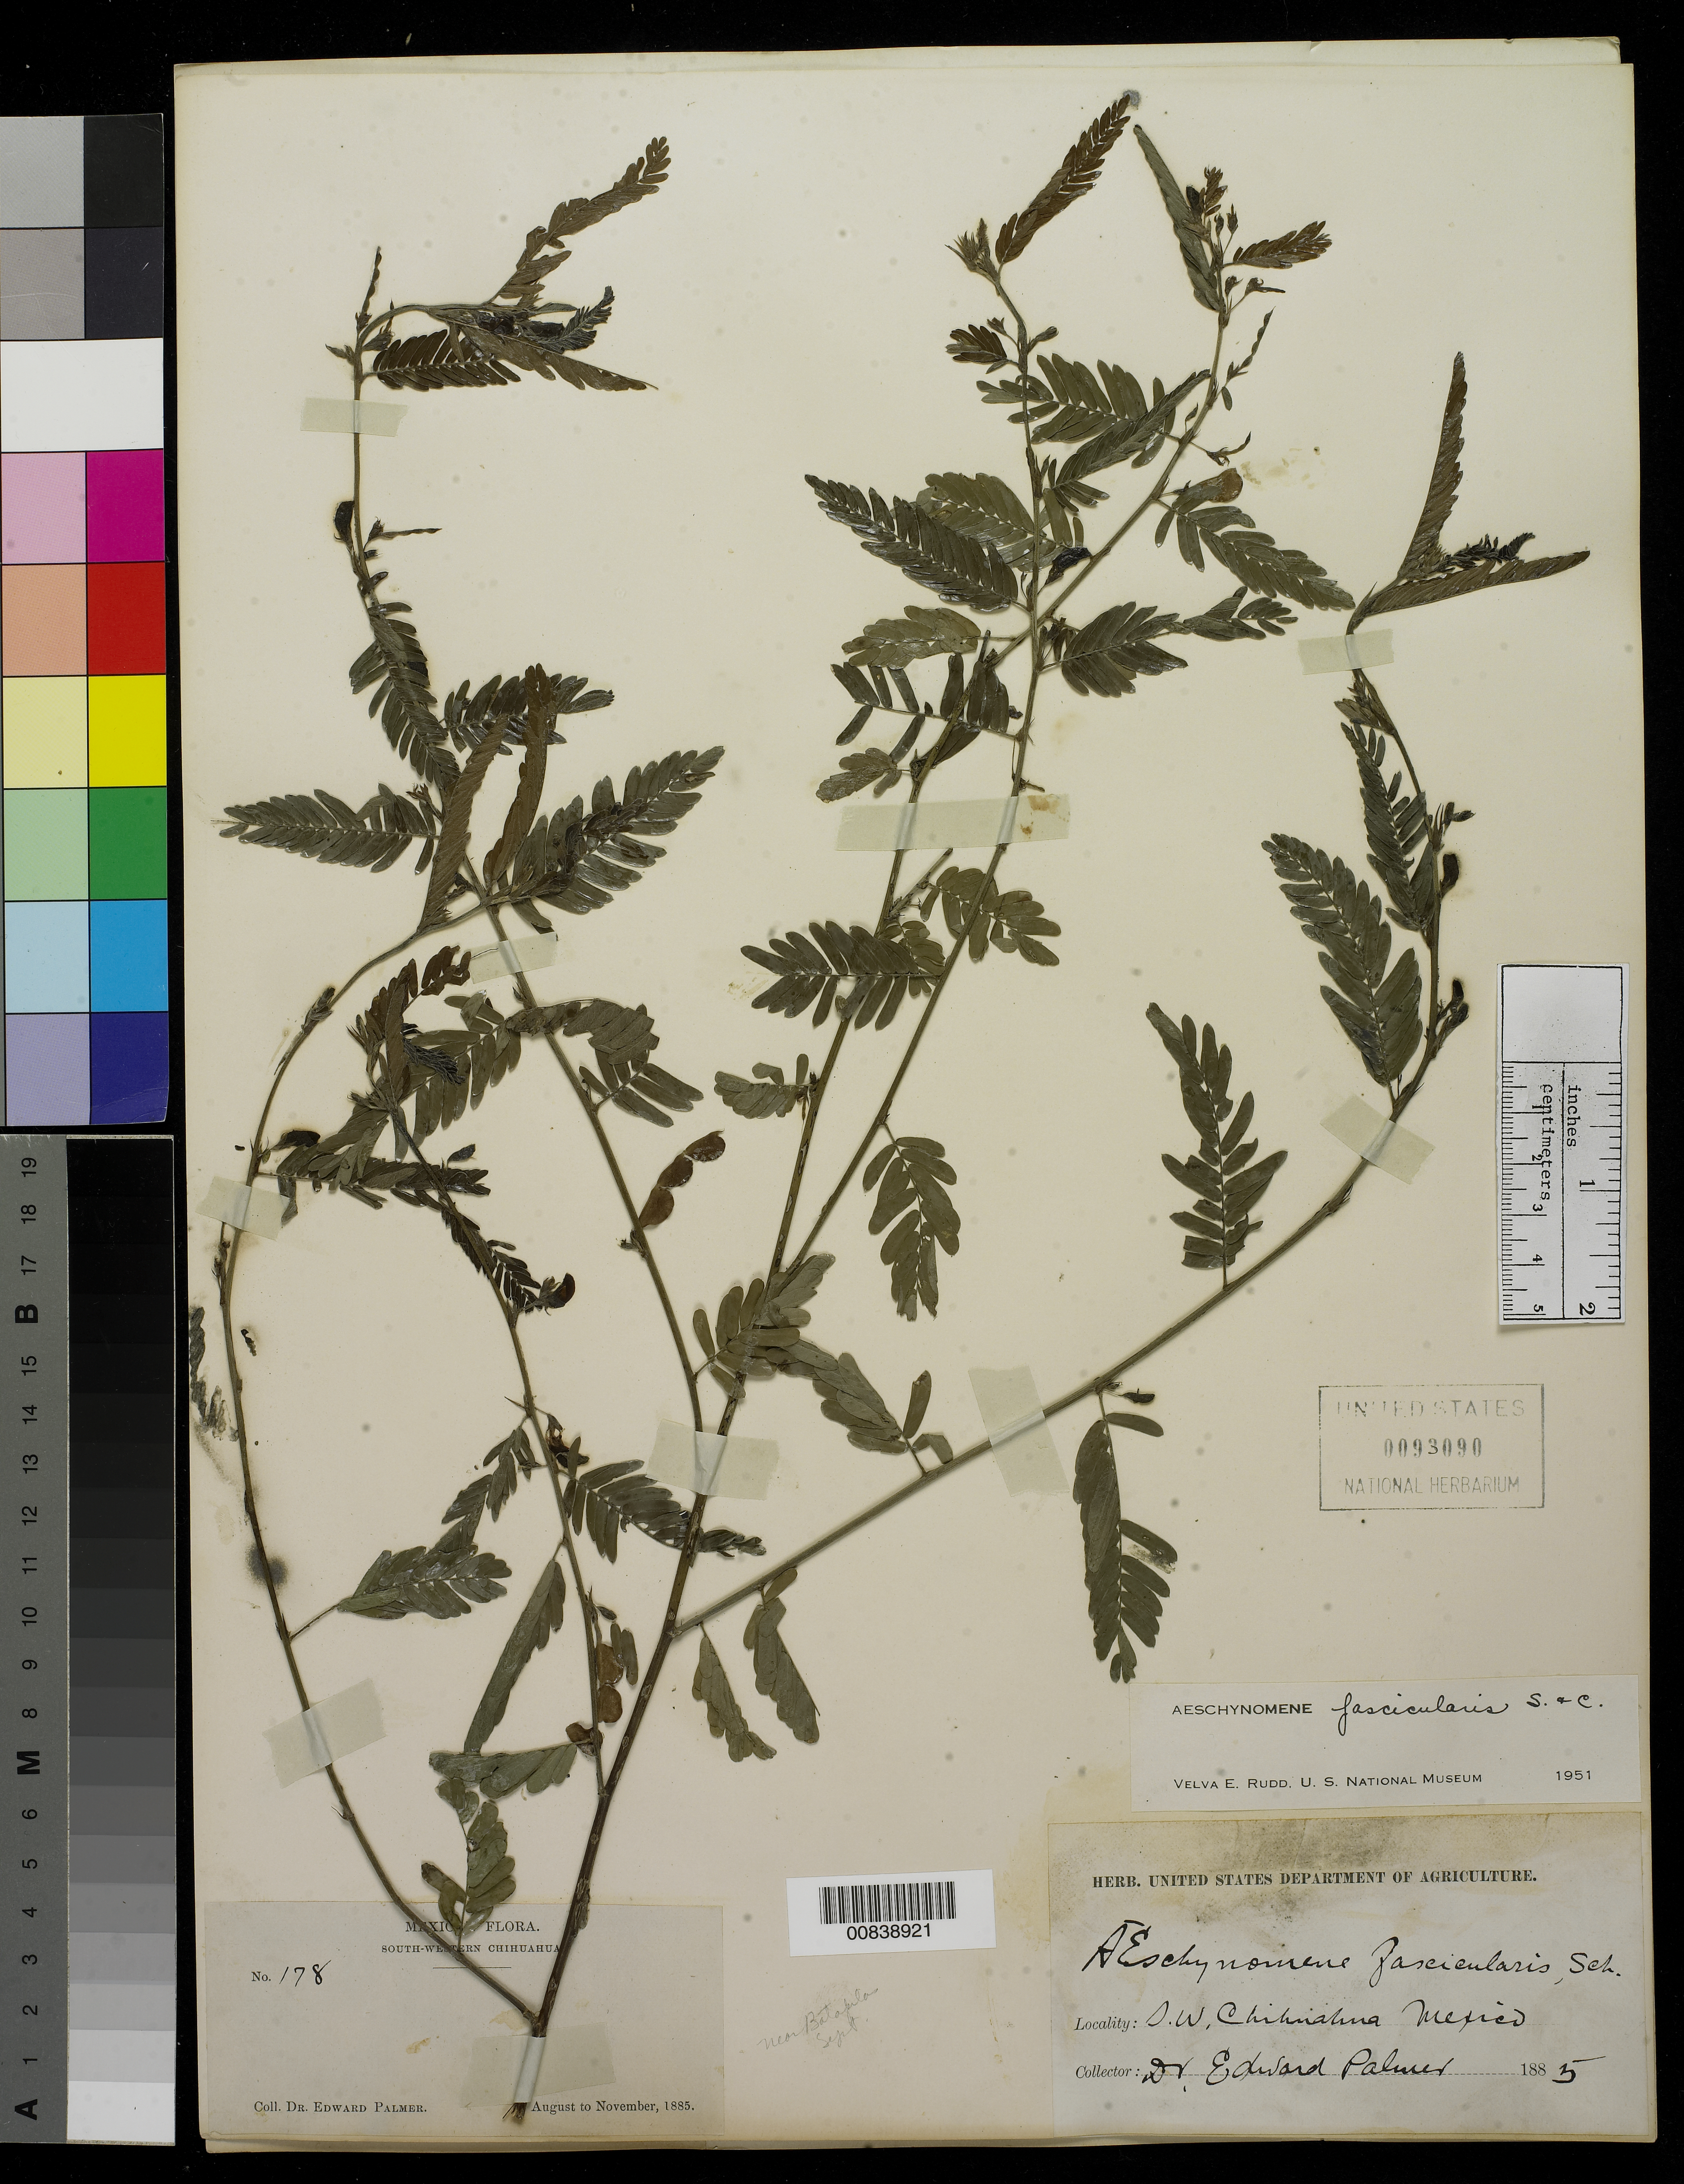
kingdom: Plantae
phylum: Tracheophyta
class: Magnoliopsida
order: Fabales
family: Fabaceae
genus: Aeschynomene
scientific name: Aeschynomene fascicularis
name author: Schltdl. & Cham.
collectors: E. Palmer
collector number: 178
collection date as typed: Aug 1885 to -- Nov 1885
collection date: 1885-08/1885-11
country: Mexico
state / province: Chihuahua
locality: South-Western Chihuahua. Near Batopilas.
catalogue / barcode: US 93090